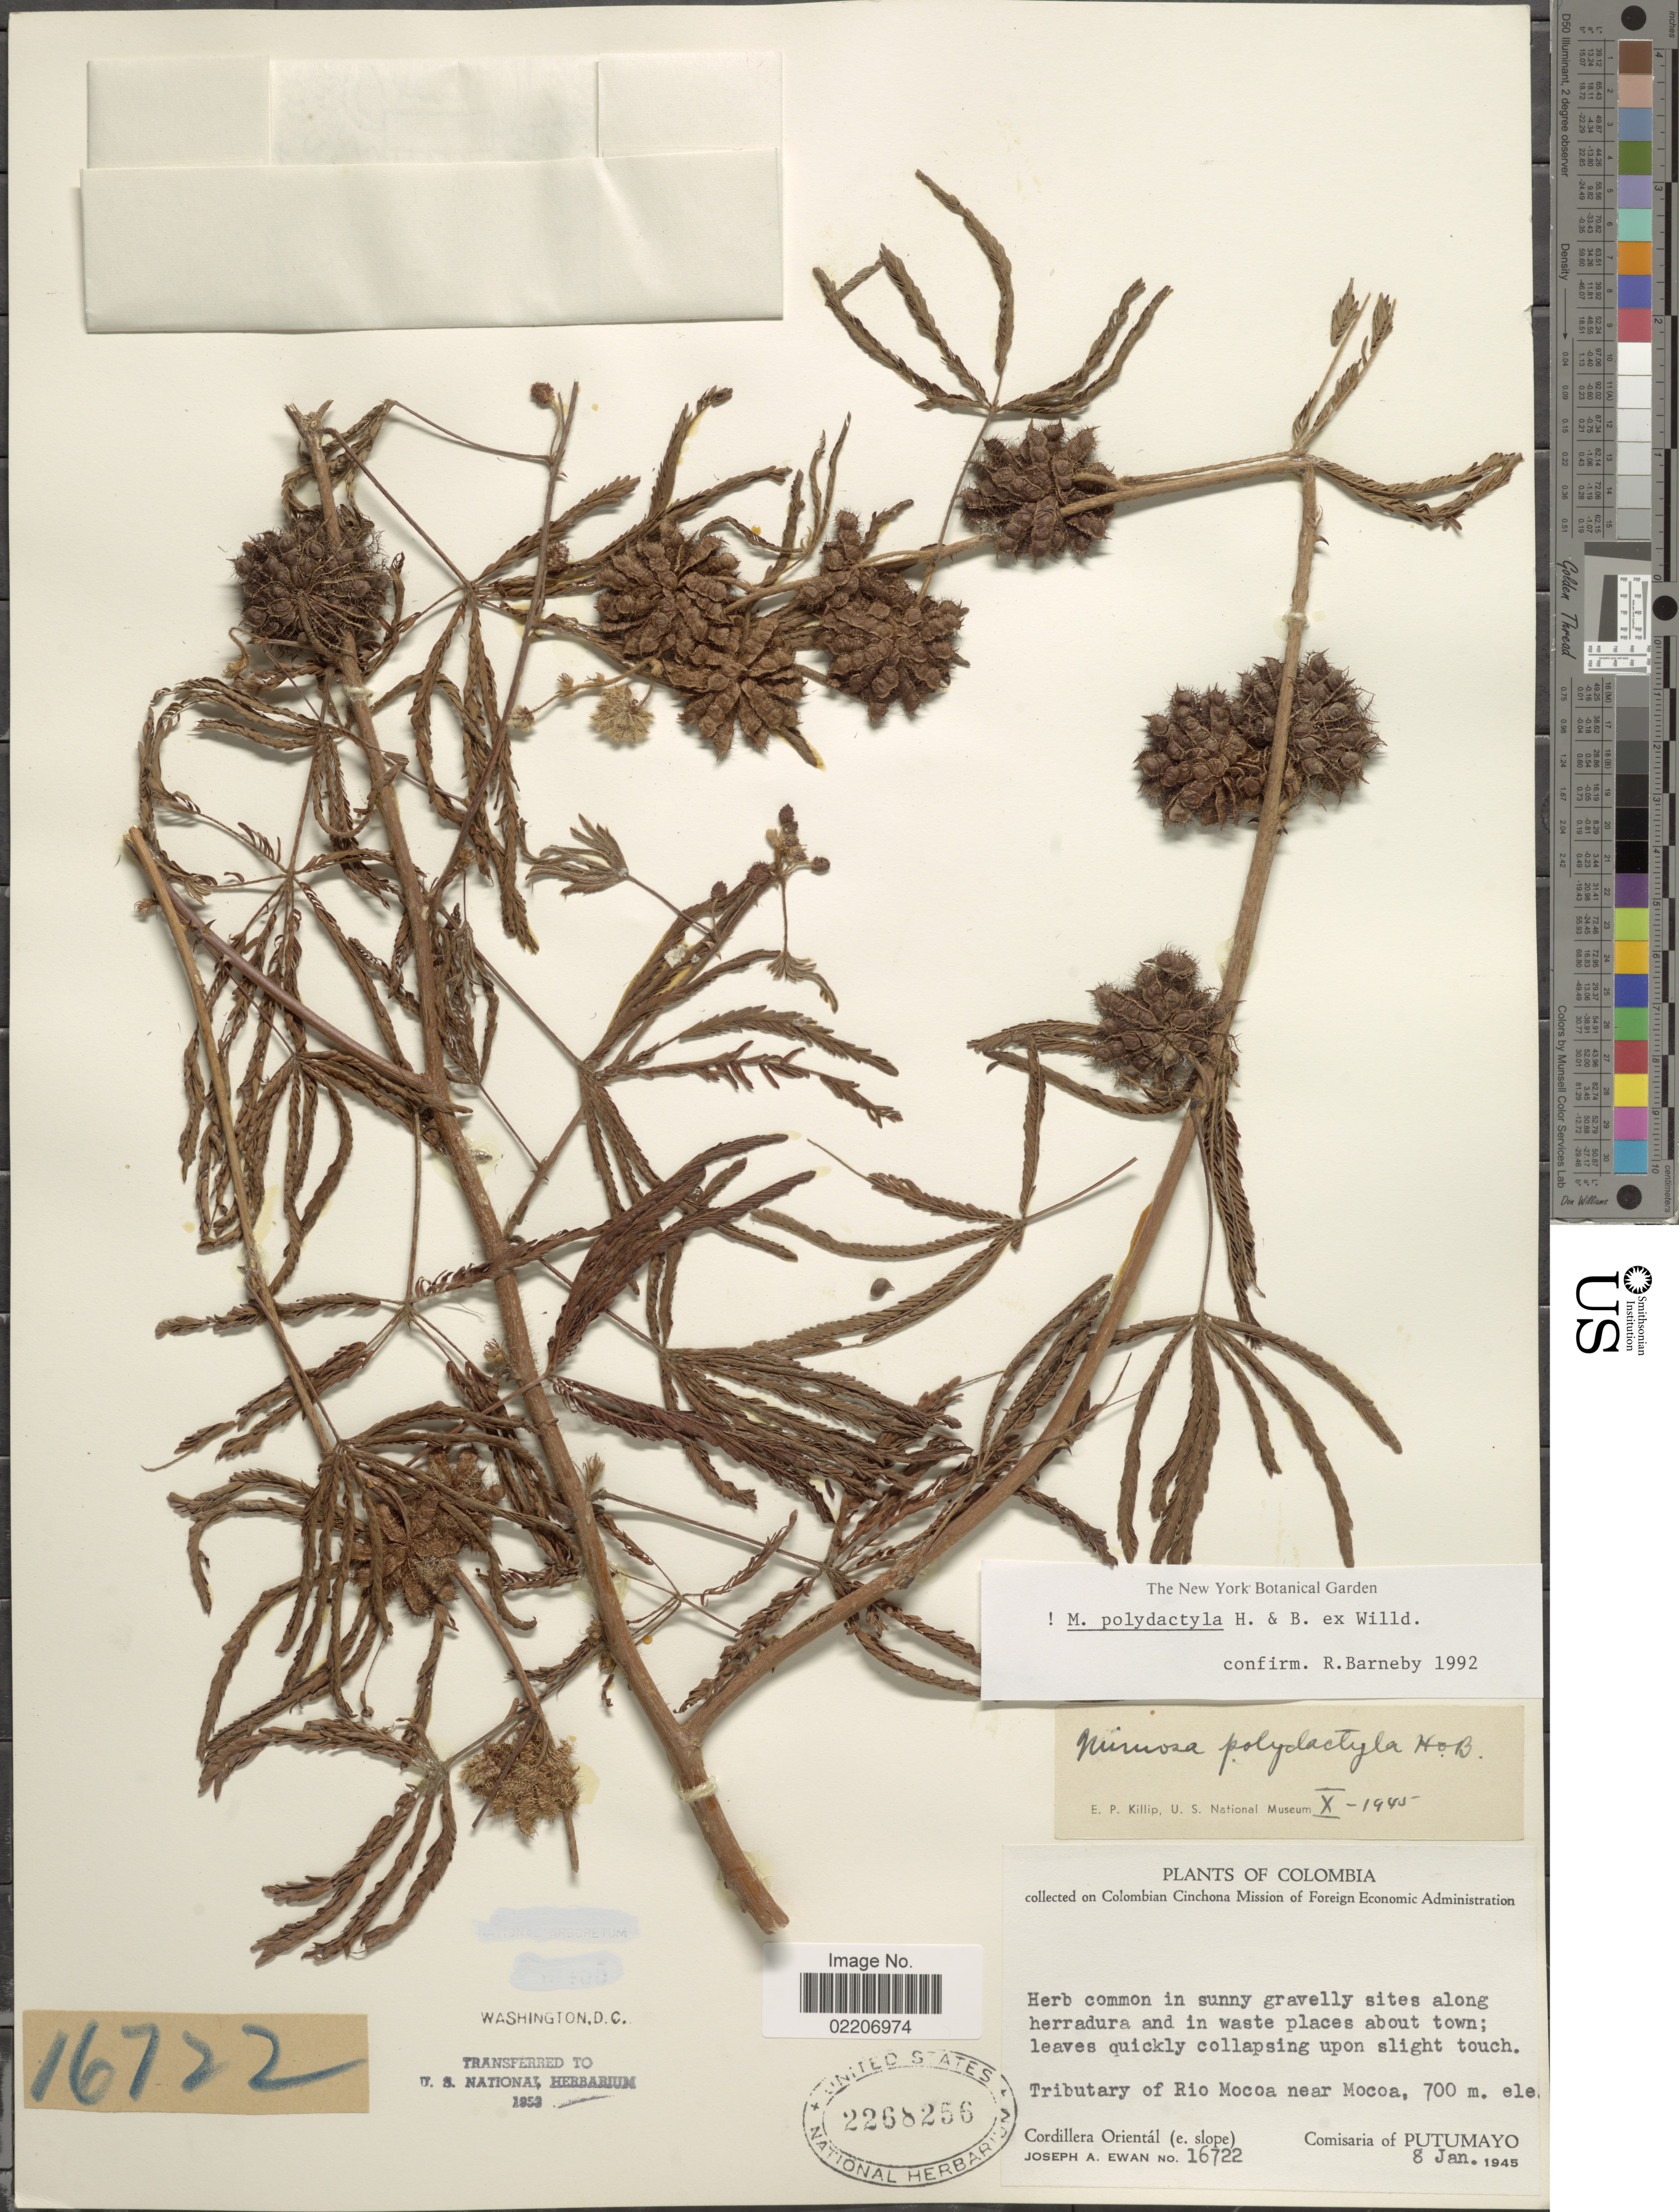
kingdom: Plantae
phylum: Tracheophyta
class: Magnoliopsida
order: Fabales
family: Fabaceae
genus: Mimosa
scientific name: Mimosa polydactyla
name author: Humb. & Bonpl. ex Willd.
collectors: J. A. Ewan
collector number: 16722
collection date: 1945-01-08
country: Colombia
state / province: Putumayo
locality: Tributary of Rio Moca near Mocoa, Cordillera Oriental (e. slope)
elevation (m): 700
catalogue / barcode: US 2268256